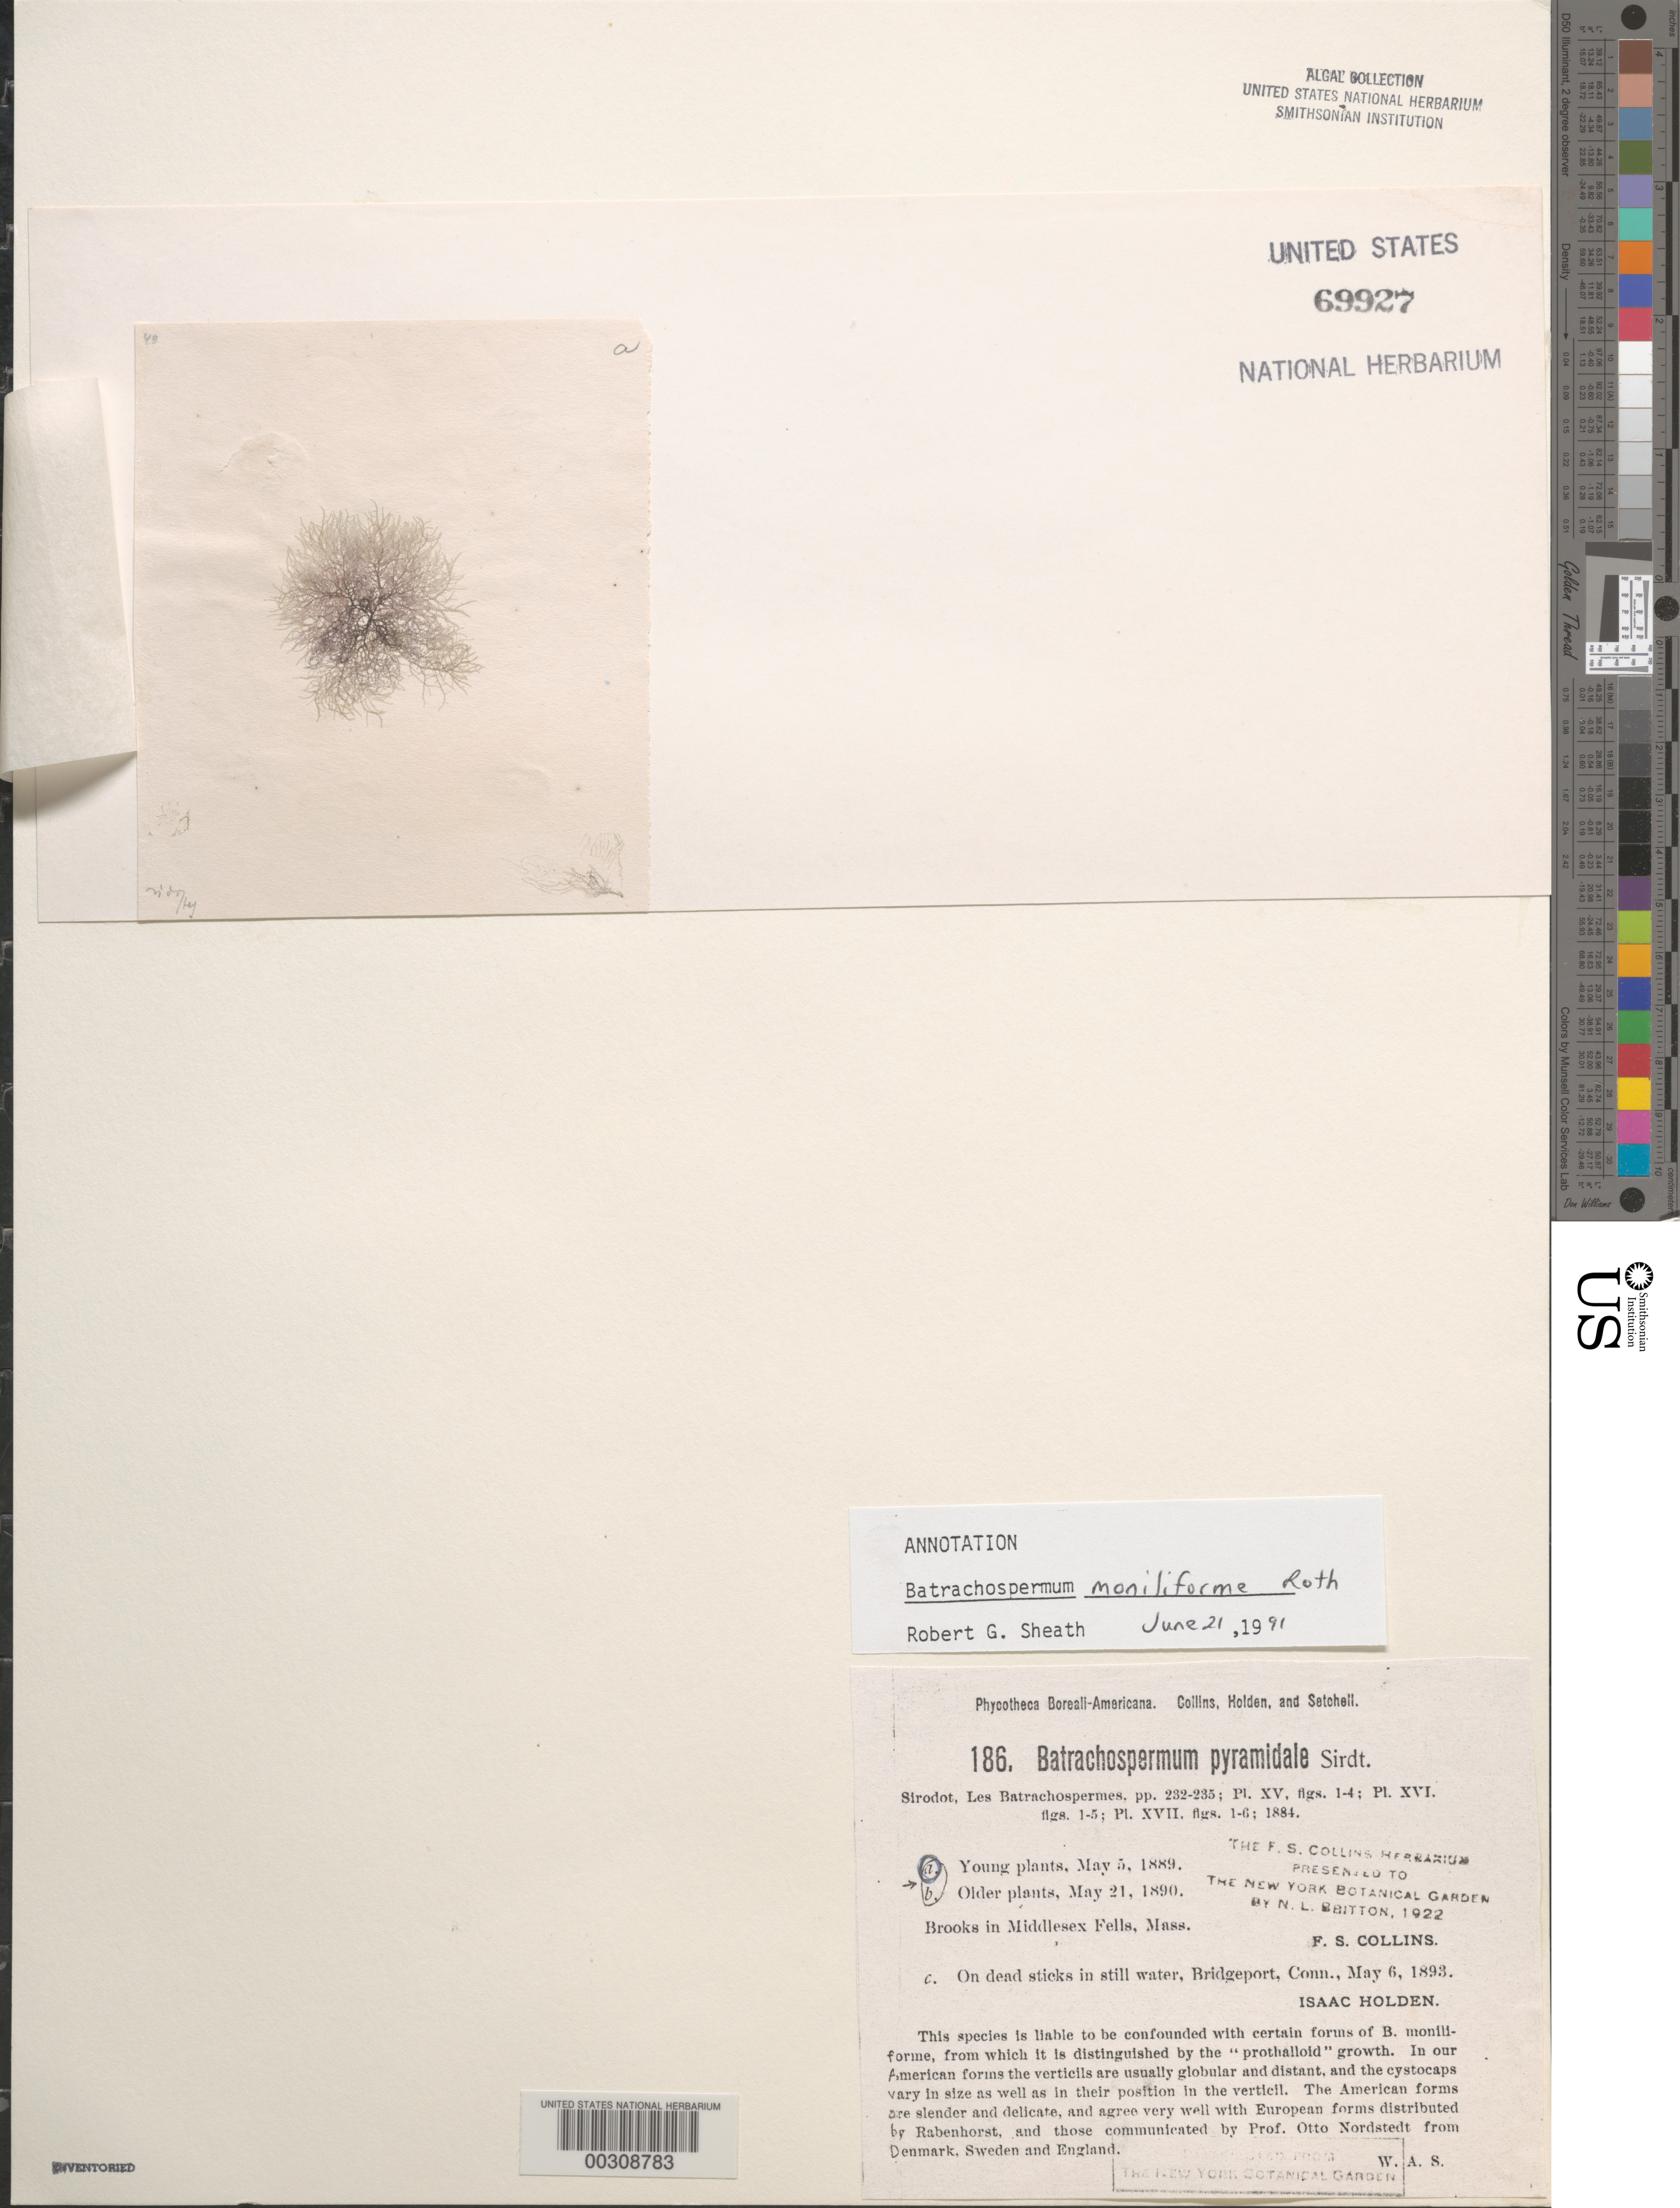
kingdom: Plantae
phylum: Rhodophyta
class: Florideophyceae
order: Batrachospermales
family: Batrachospermaceae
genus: Batrachospermum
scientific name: Batrachospermum gelatinosum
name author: (L.) DC.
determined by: Algae name updating Project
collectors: F. Collins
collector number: PB-A 186a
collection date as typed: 05 May 1889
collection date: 1889-05-05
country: United States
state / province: Massachusetts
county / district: Middlesex County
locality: Middlesex Fells Brooks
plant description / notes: Collins, Holden & Setchell, Phycotheca Boreali-Americana, as Batrachospermum pyramidale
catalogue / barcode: US 69927